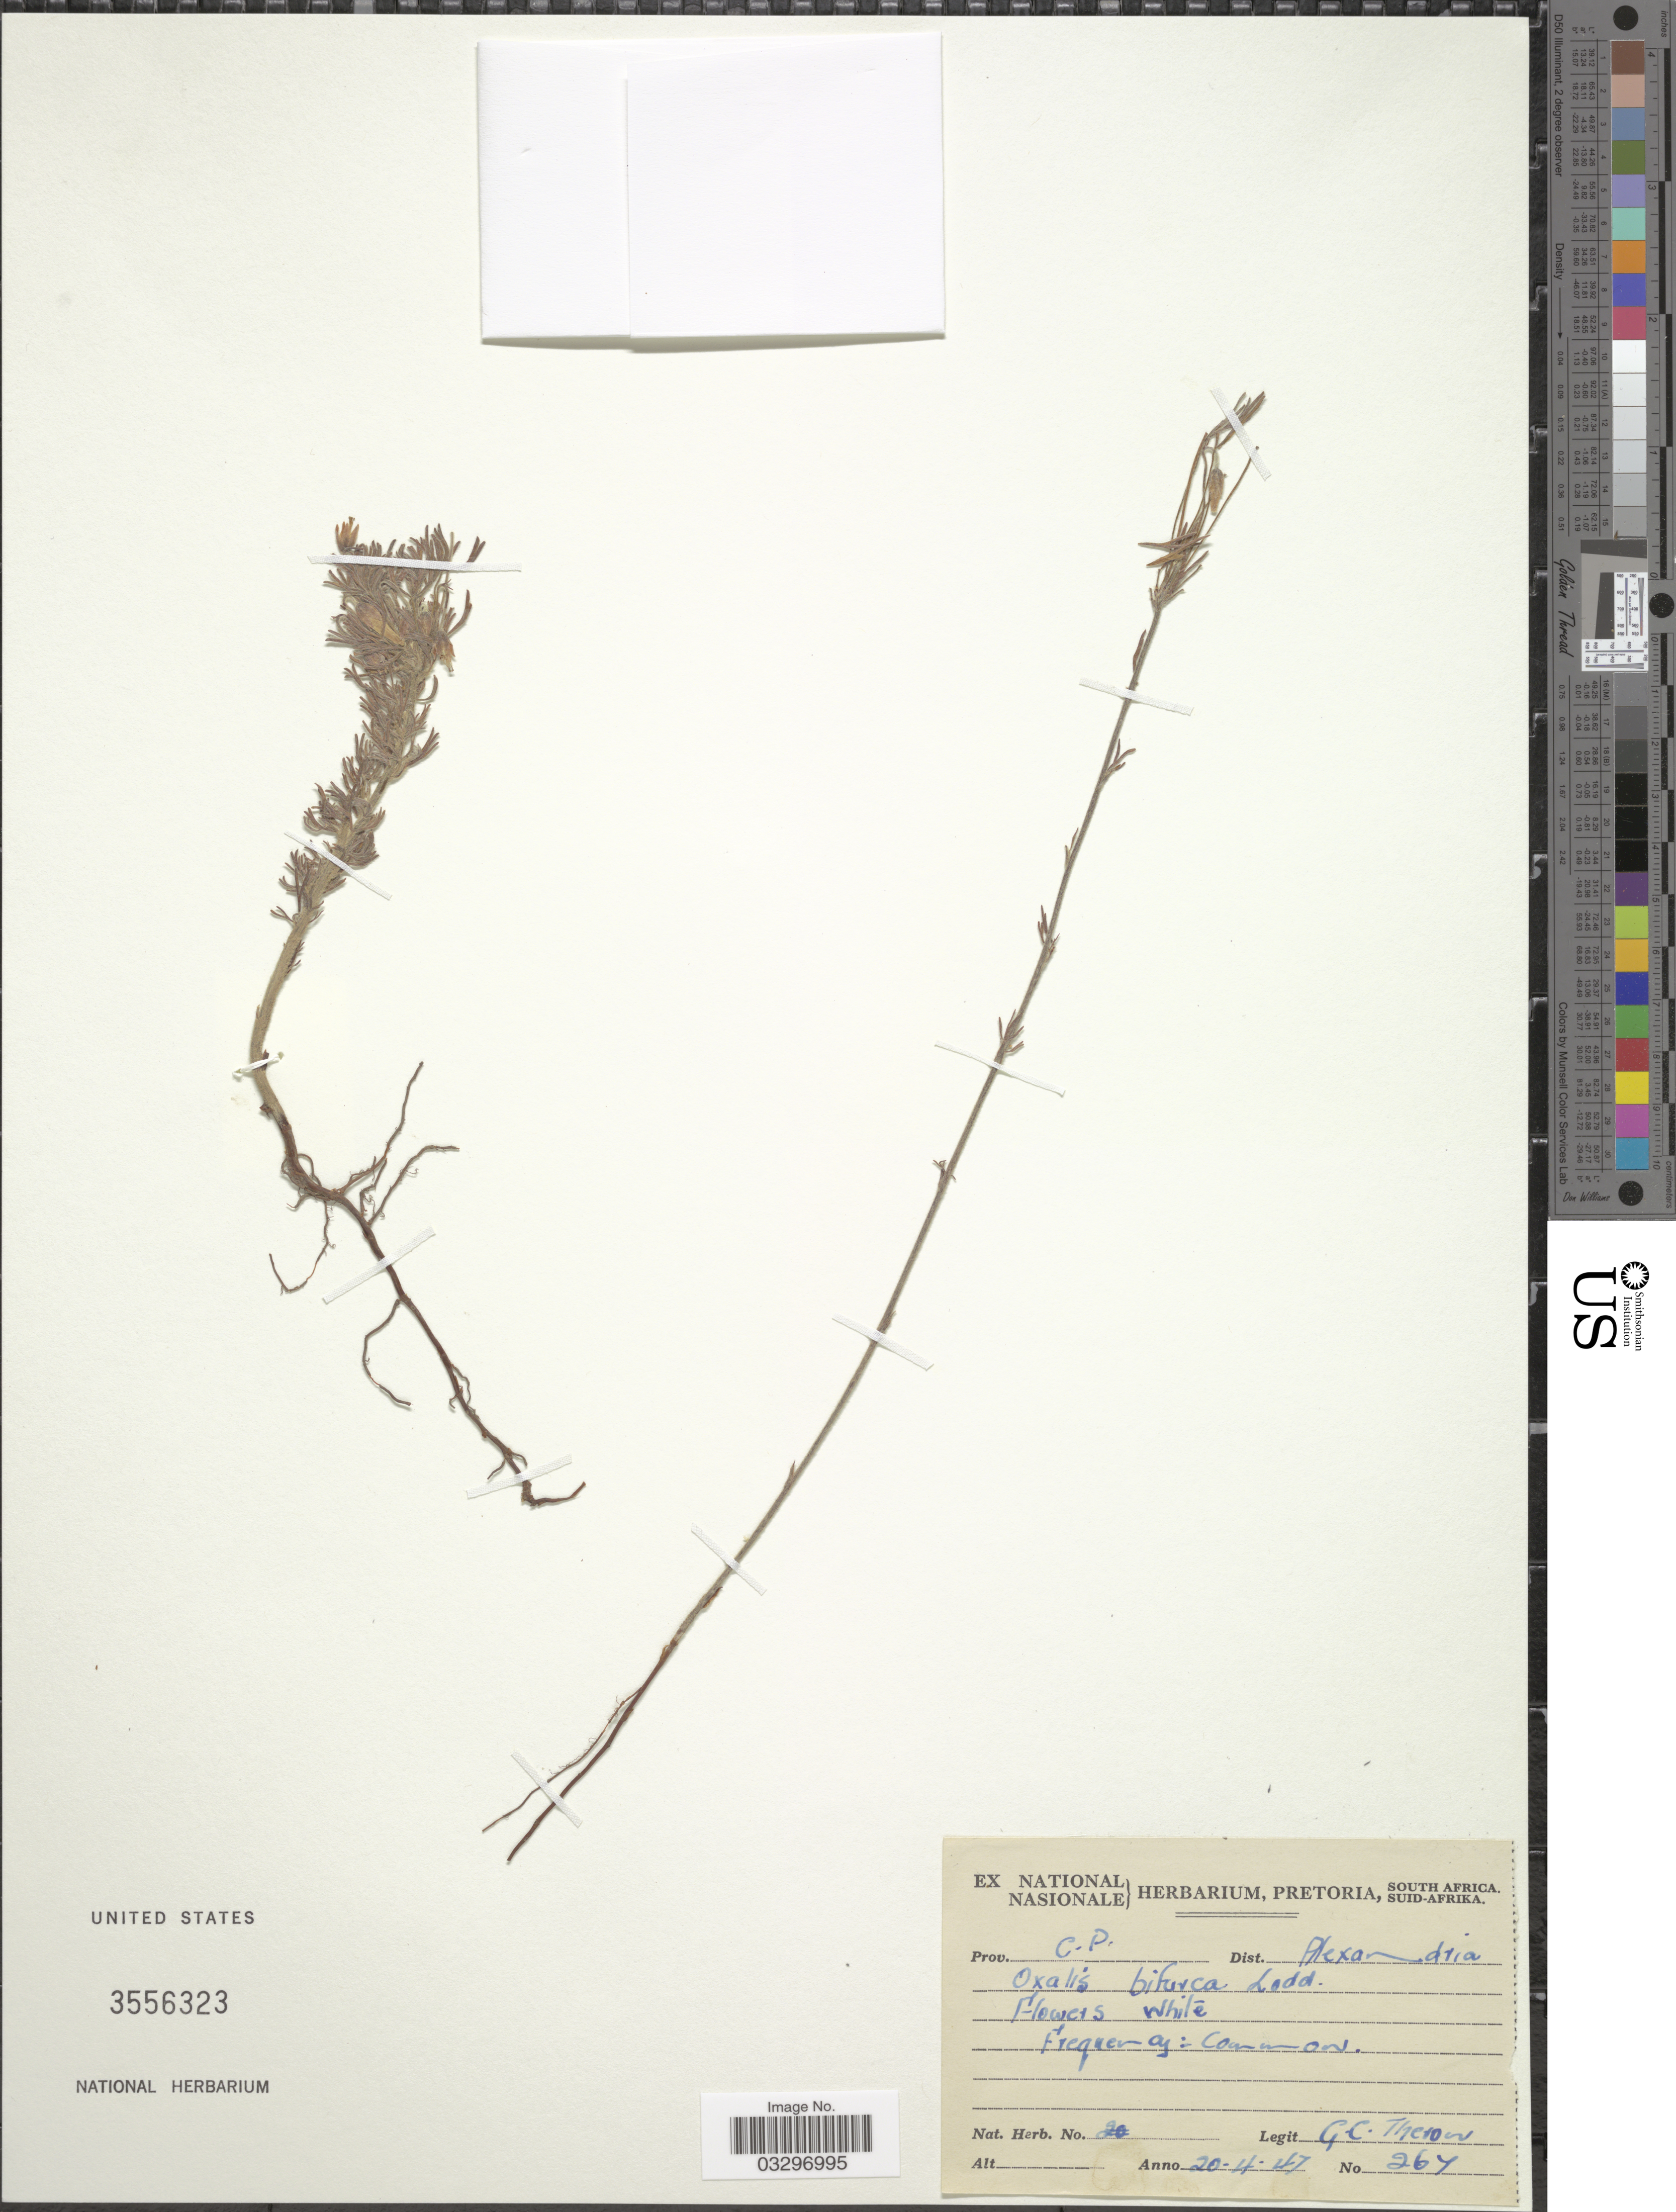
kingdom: Plantae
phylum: Tracheophyta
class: Magnoliopsida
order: Oxalidales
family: Oxalidaceae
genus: Oxalis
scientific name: Oxalis bifurca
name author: G. Lodd.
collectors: G. Theron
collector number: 267*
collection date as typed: Transcribed d/m/y: 20/4/47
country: South Africa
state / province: Eastern Cape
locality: Dist. Alexandria.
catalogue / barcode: US 3556323